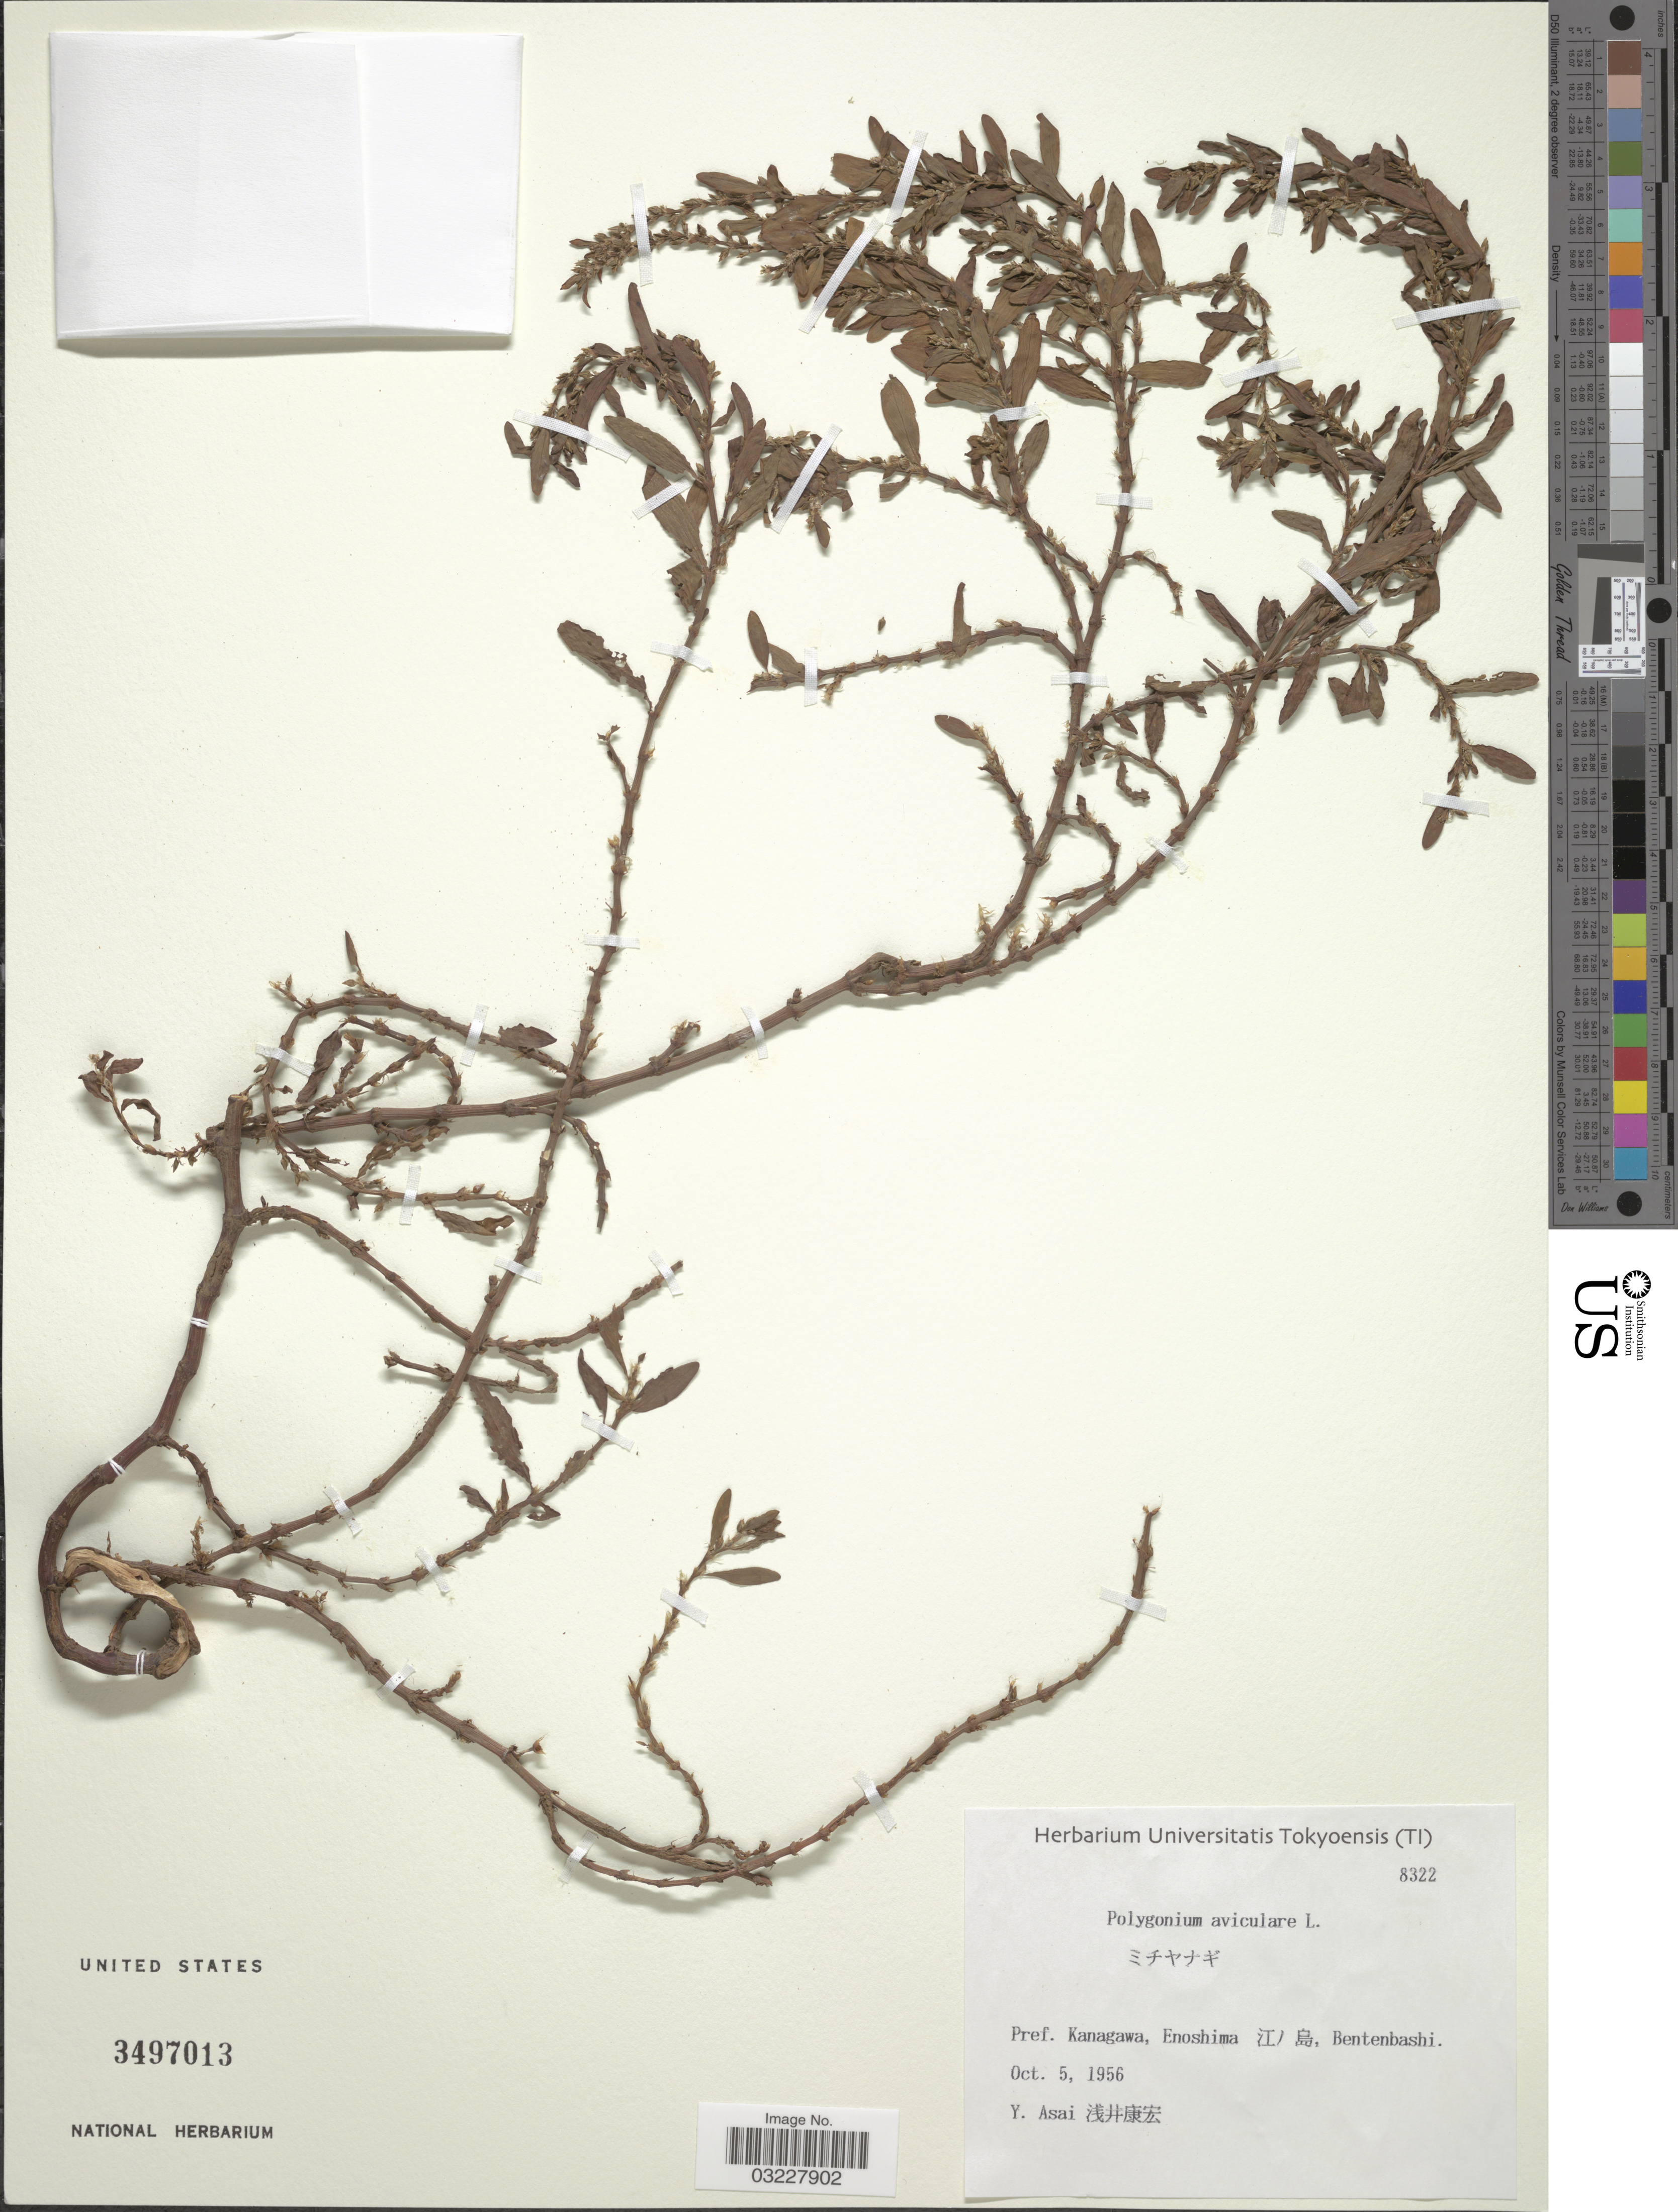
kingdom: Plantae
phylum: Tracheophyta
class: Magnoliopsida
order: Caryophyllales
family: Polygonaceae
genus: Polygonum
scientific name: Polygonum aviculare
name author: L.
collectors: Y. Asai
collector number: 8322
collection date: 1956-10-05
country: Japan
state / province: Kanagawa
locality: Pref. Kanagawa, Enoshima X, Bentenbashi.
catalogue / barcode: US 3497013